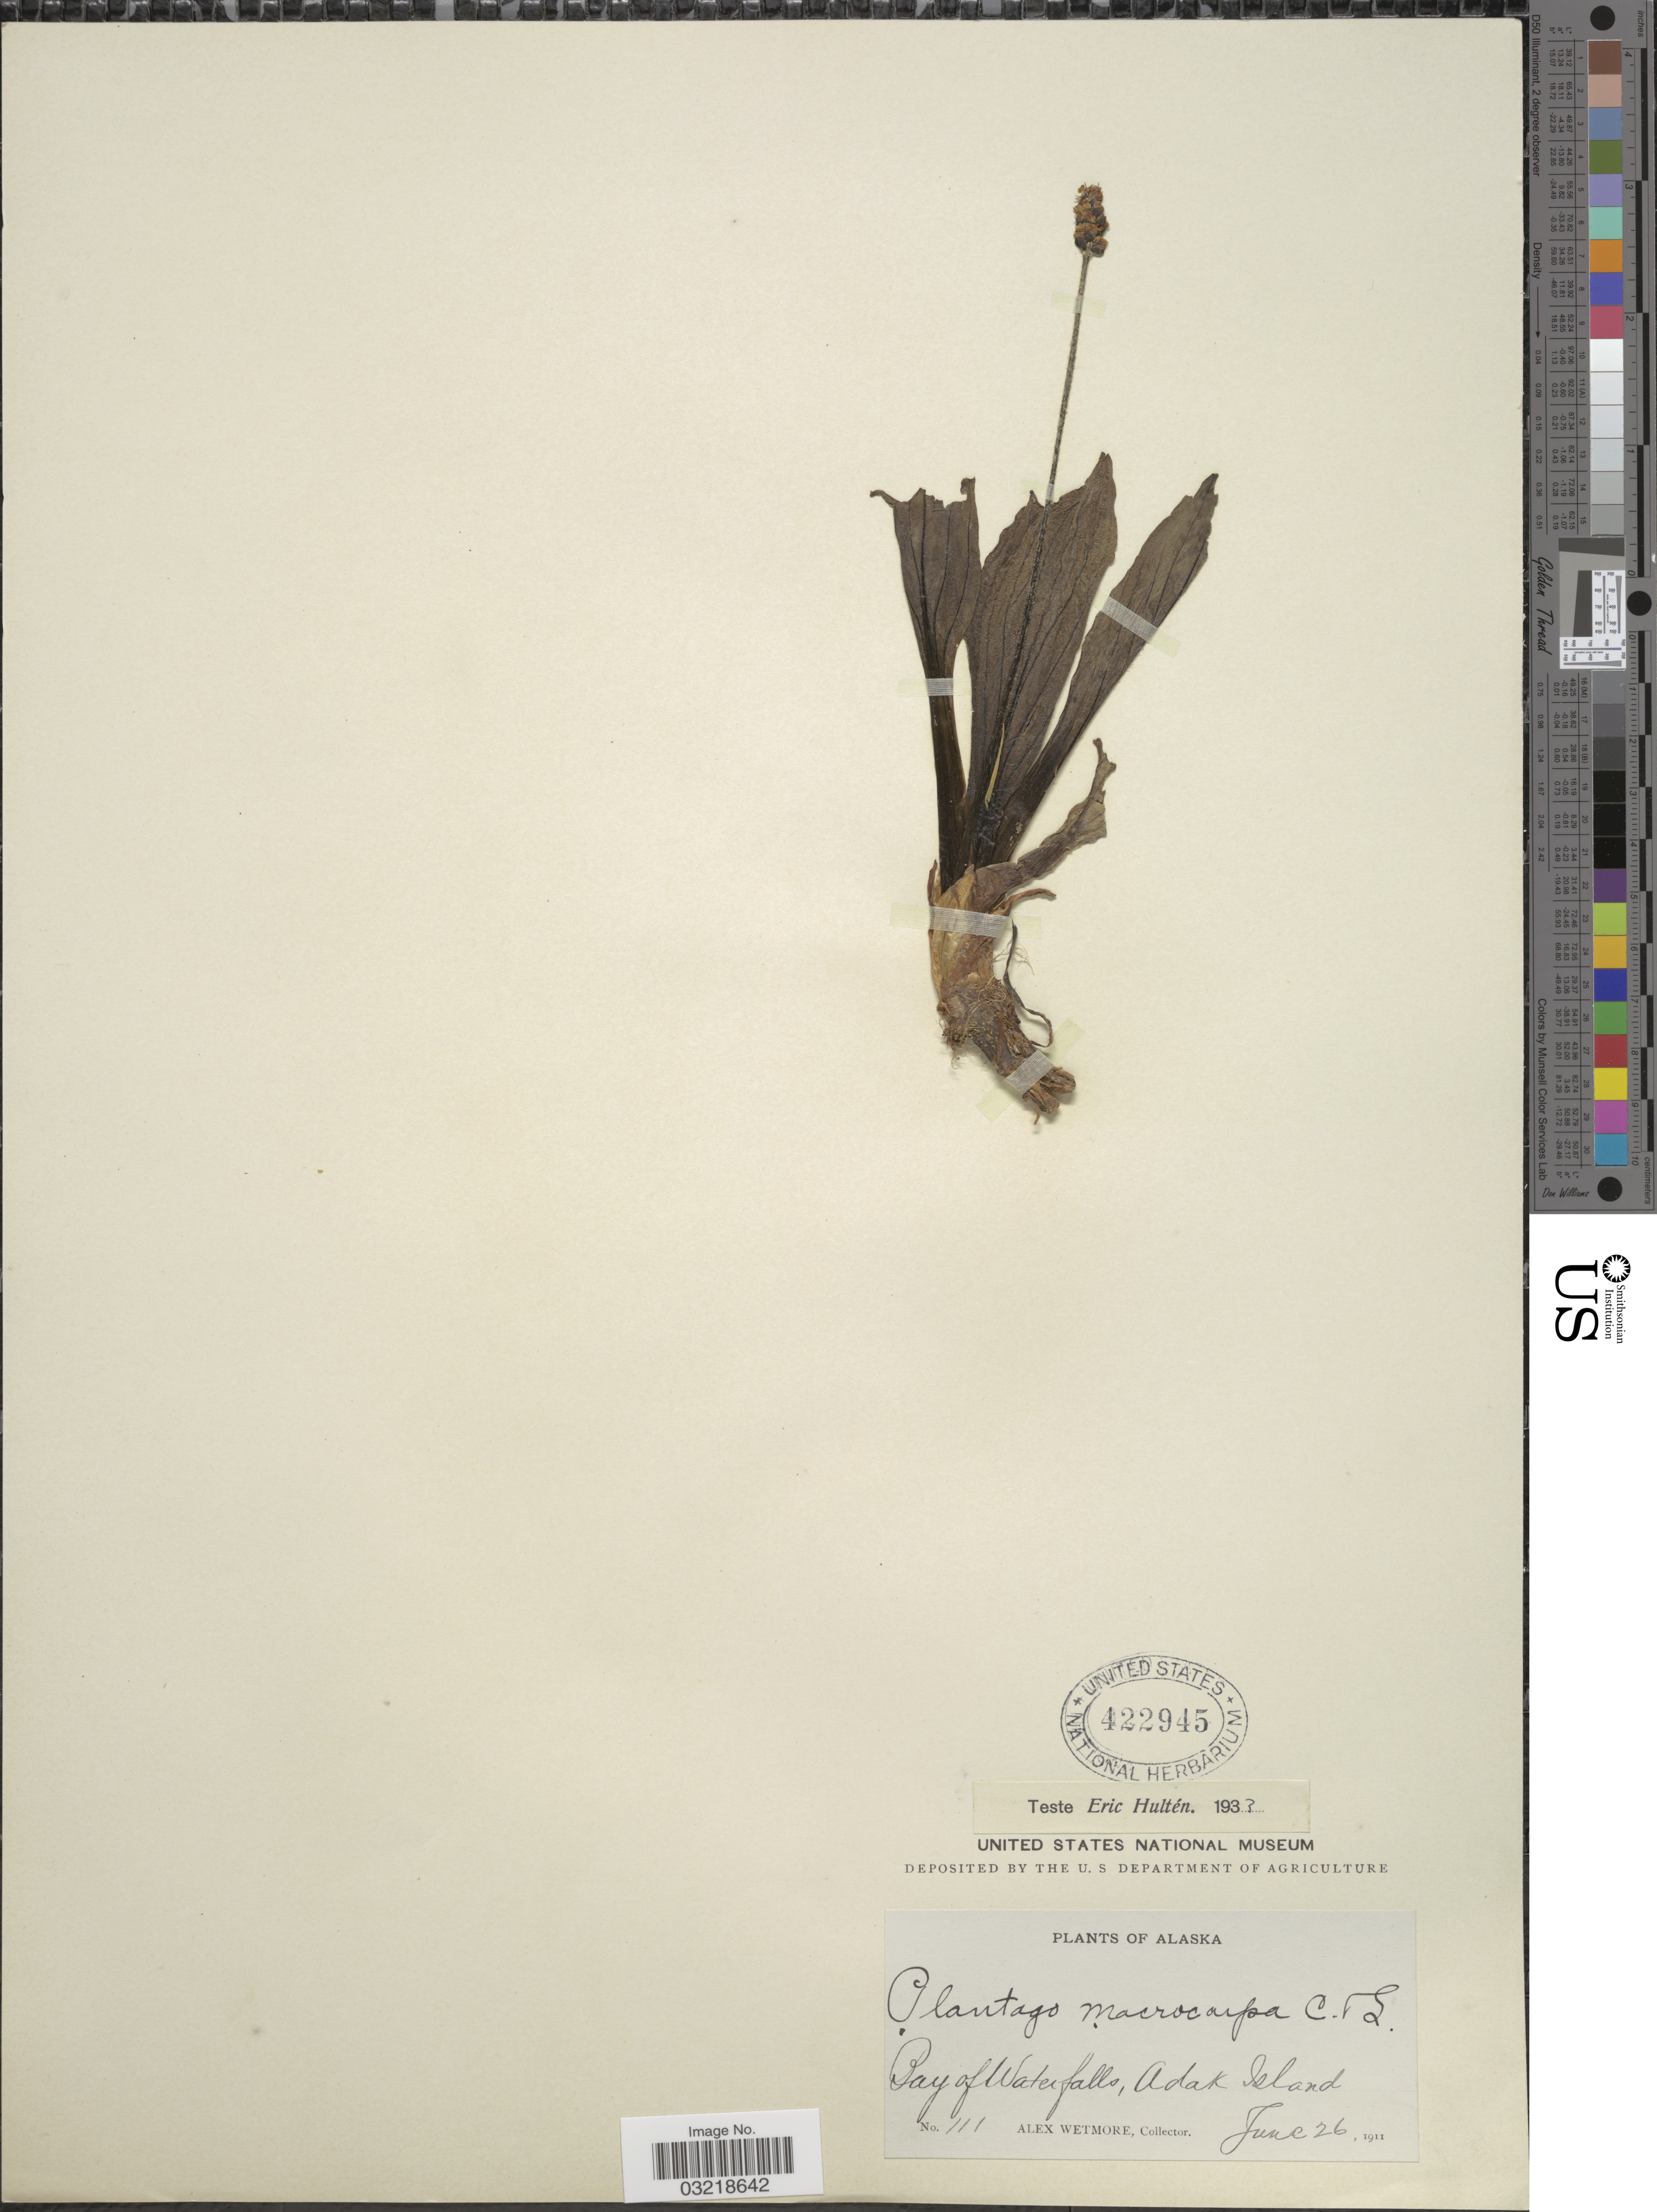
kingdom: Plantae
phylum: Tracheophyta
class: Magnoliopsida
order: Lamiales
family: Plantaginaceae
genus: Plantago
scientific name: Plantago macrocarpa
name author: Cham. & Schltdl.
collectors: A. Wetmore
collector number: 111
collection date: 1911-06-26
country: United States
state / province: Alaska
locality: Bay of Waterfalls, Adak Island.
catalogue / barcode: US 422945